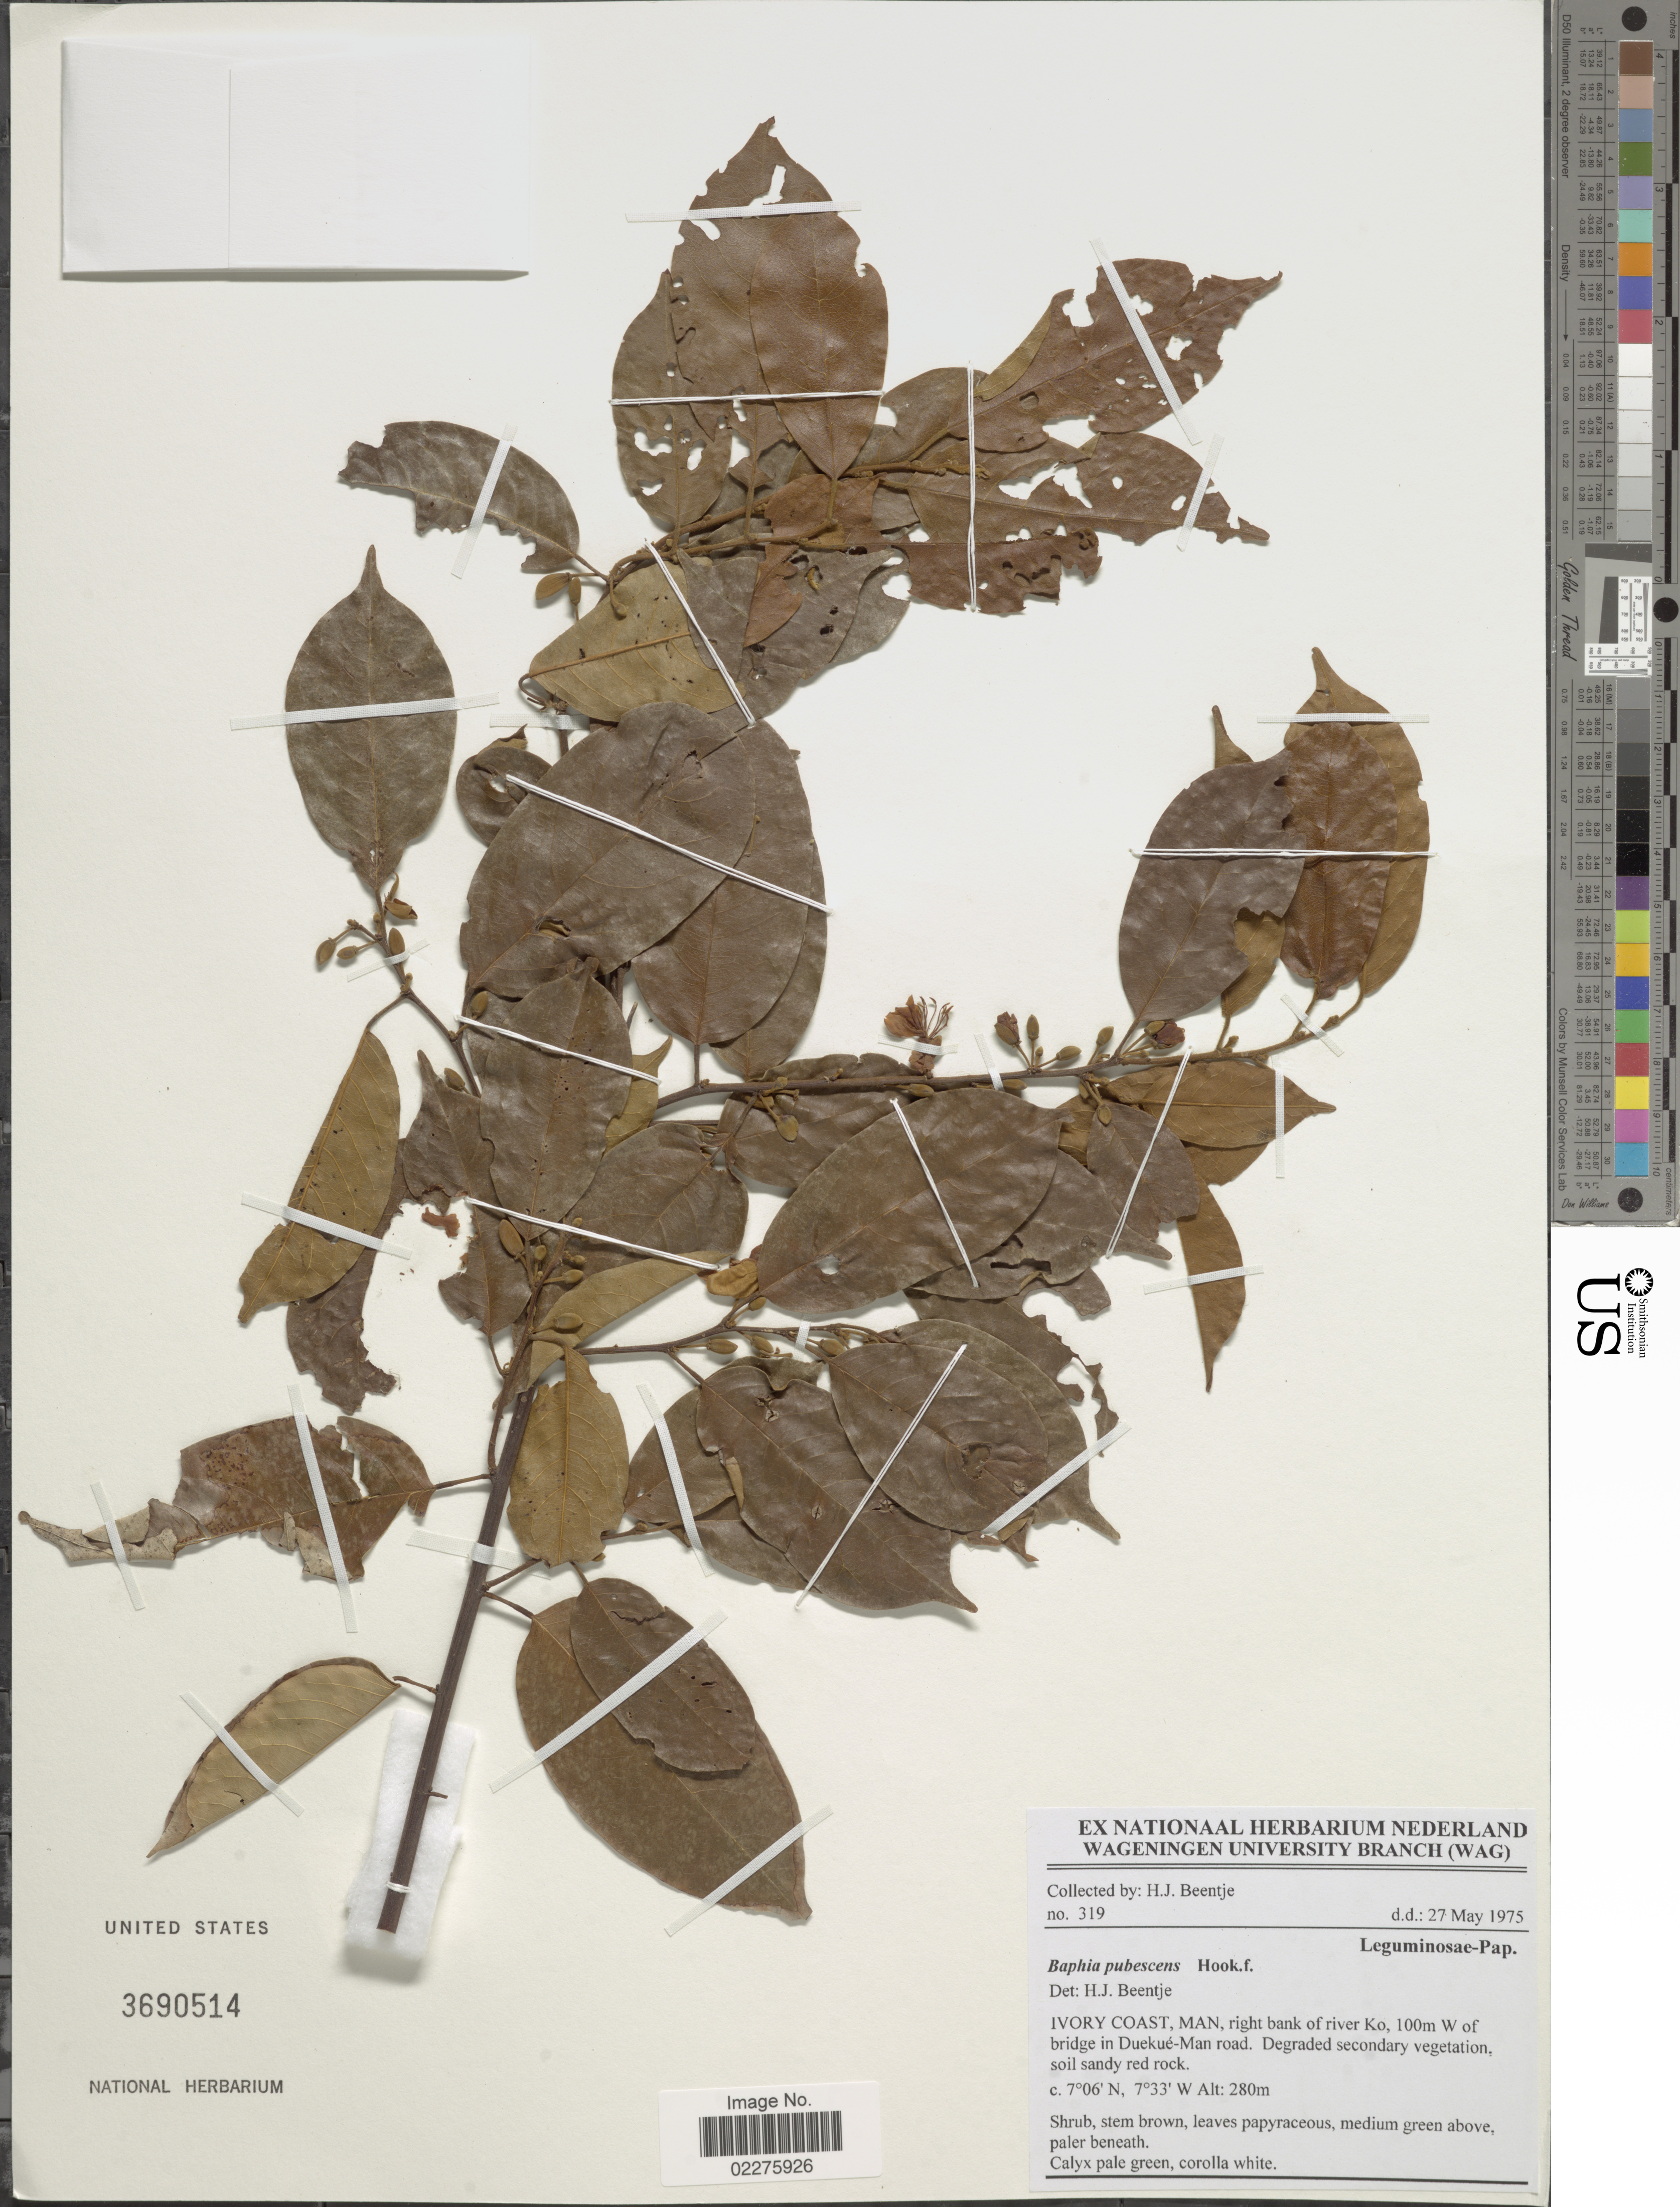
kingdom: Plantae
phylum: Tracheophyta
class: Magnoliopsida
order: Fabales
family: Fabaceae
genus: Baphia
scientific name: Baphia pubescens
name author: Hook. f.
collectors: H. J. Beentje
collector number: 319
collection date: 1975-05-27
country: Ivory Coast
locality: Man, right bank of river Ko, 100 m W of bridge in Duekue-Man road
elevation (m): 280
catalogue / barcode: US 3690514